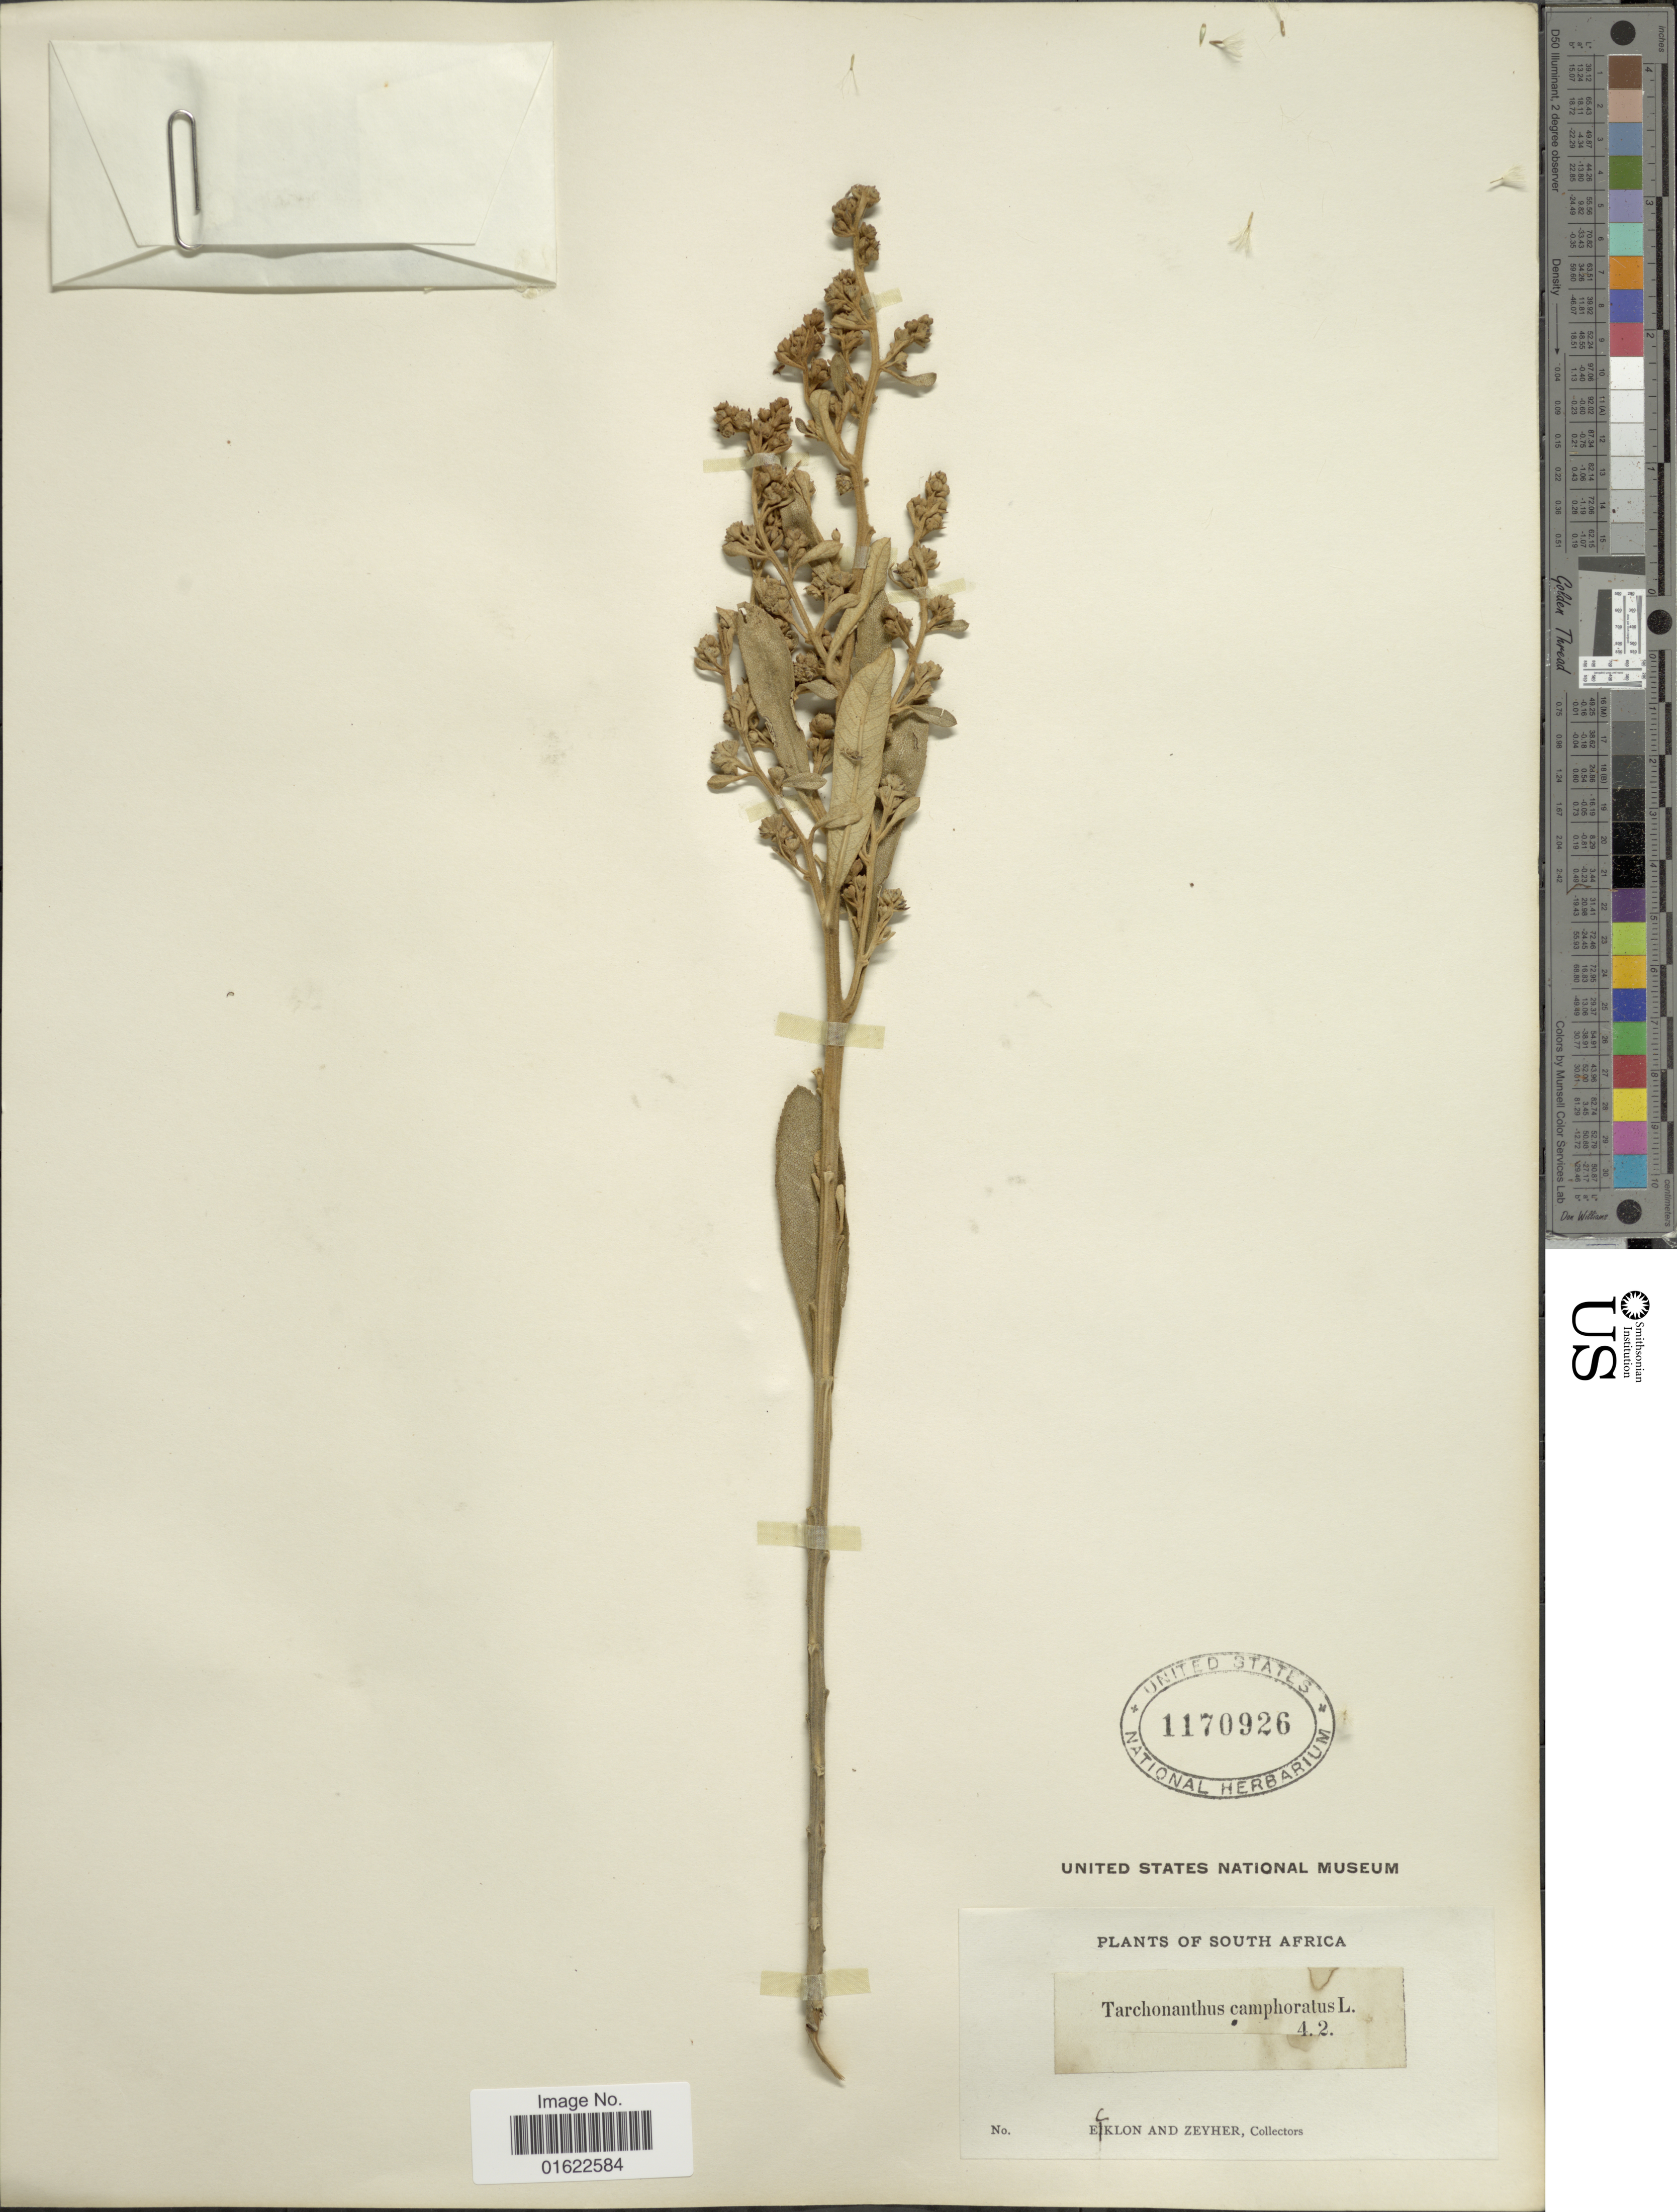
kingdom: Plantae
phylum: Tracheophyta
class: Magnoliopsida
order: Asterales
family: Asteraceae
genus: Tarchonanthus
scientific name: Tarchonanthus camphoratus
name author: L.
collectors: -. Ecklon & -. Zeyher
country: South Africa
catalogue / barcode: US 1170926